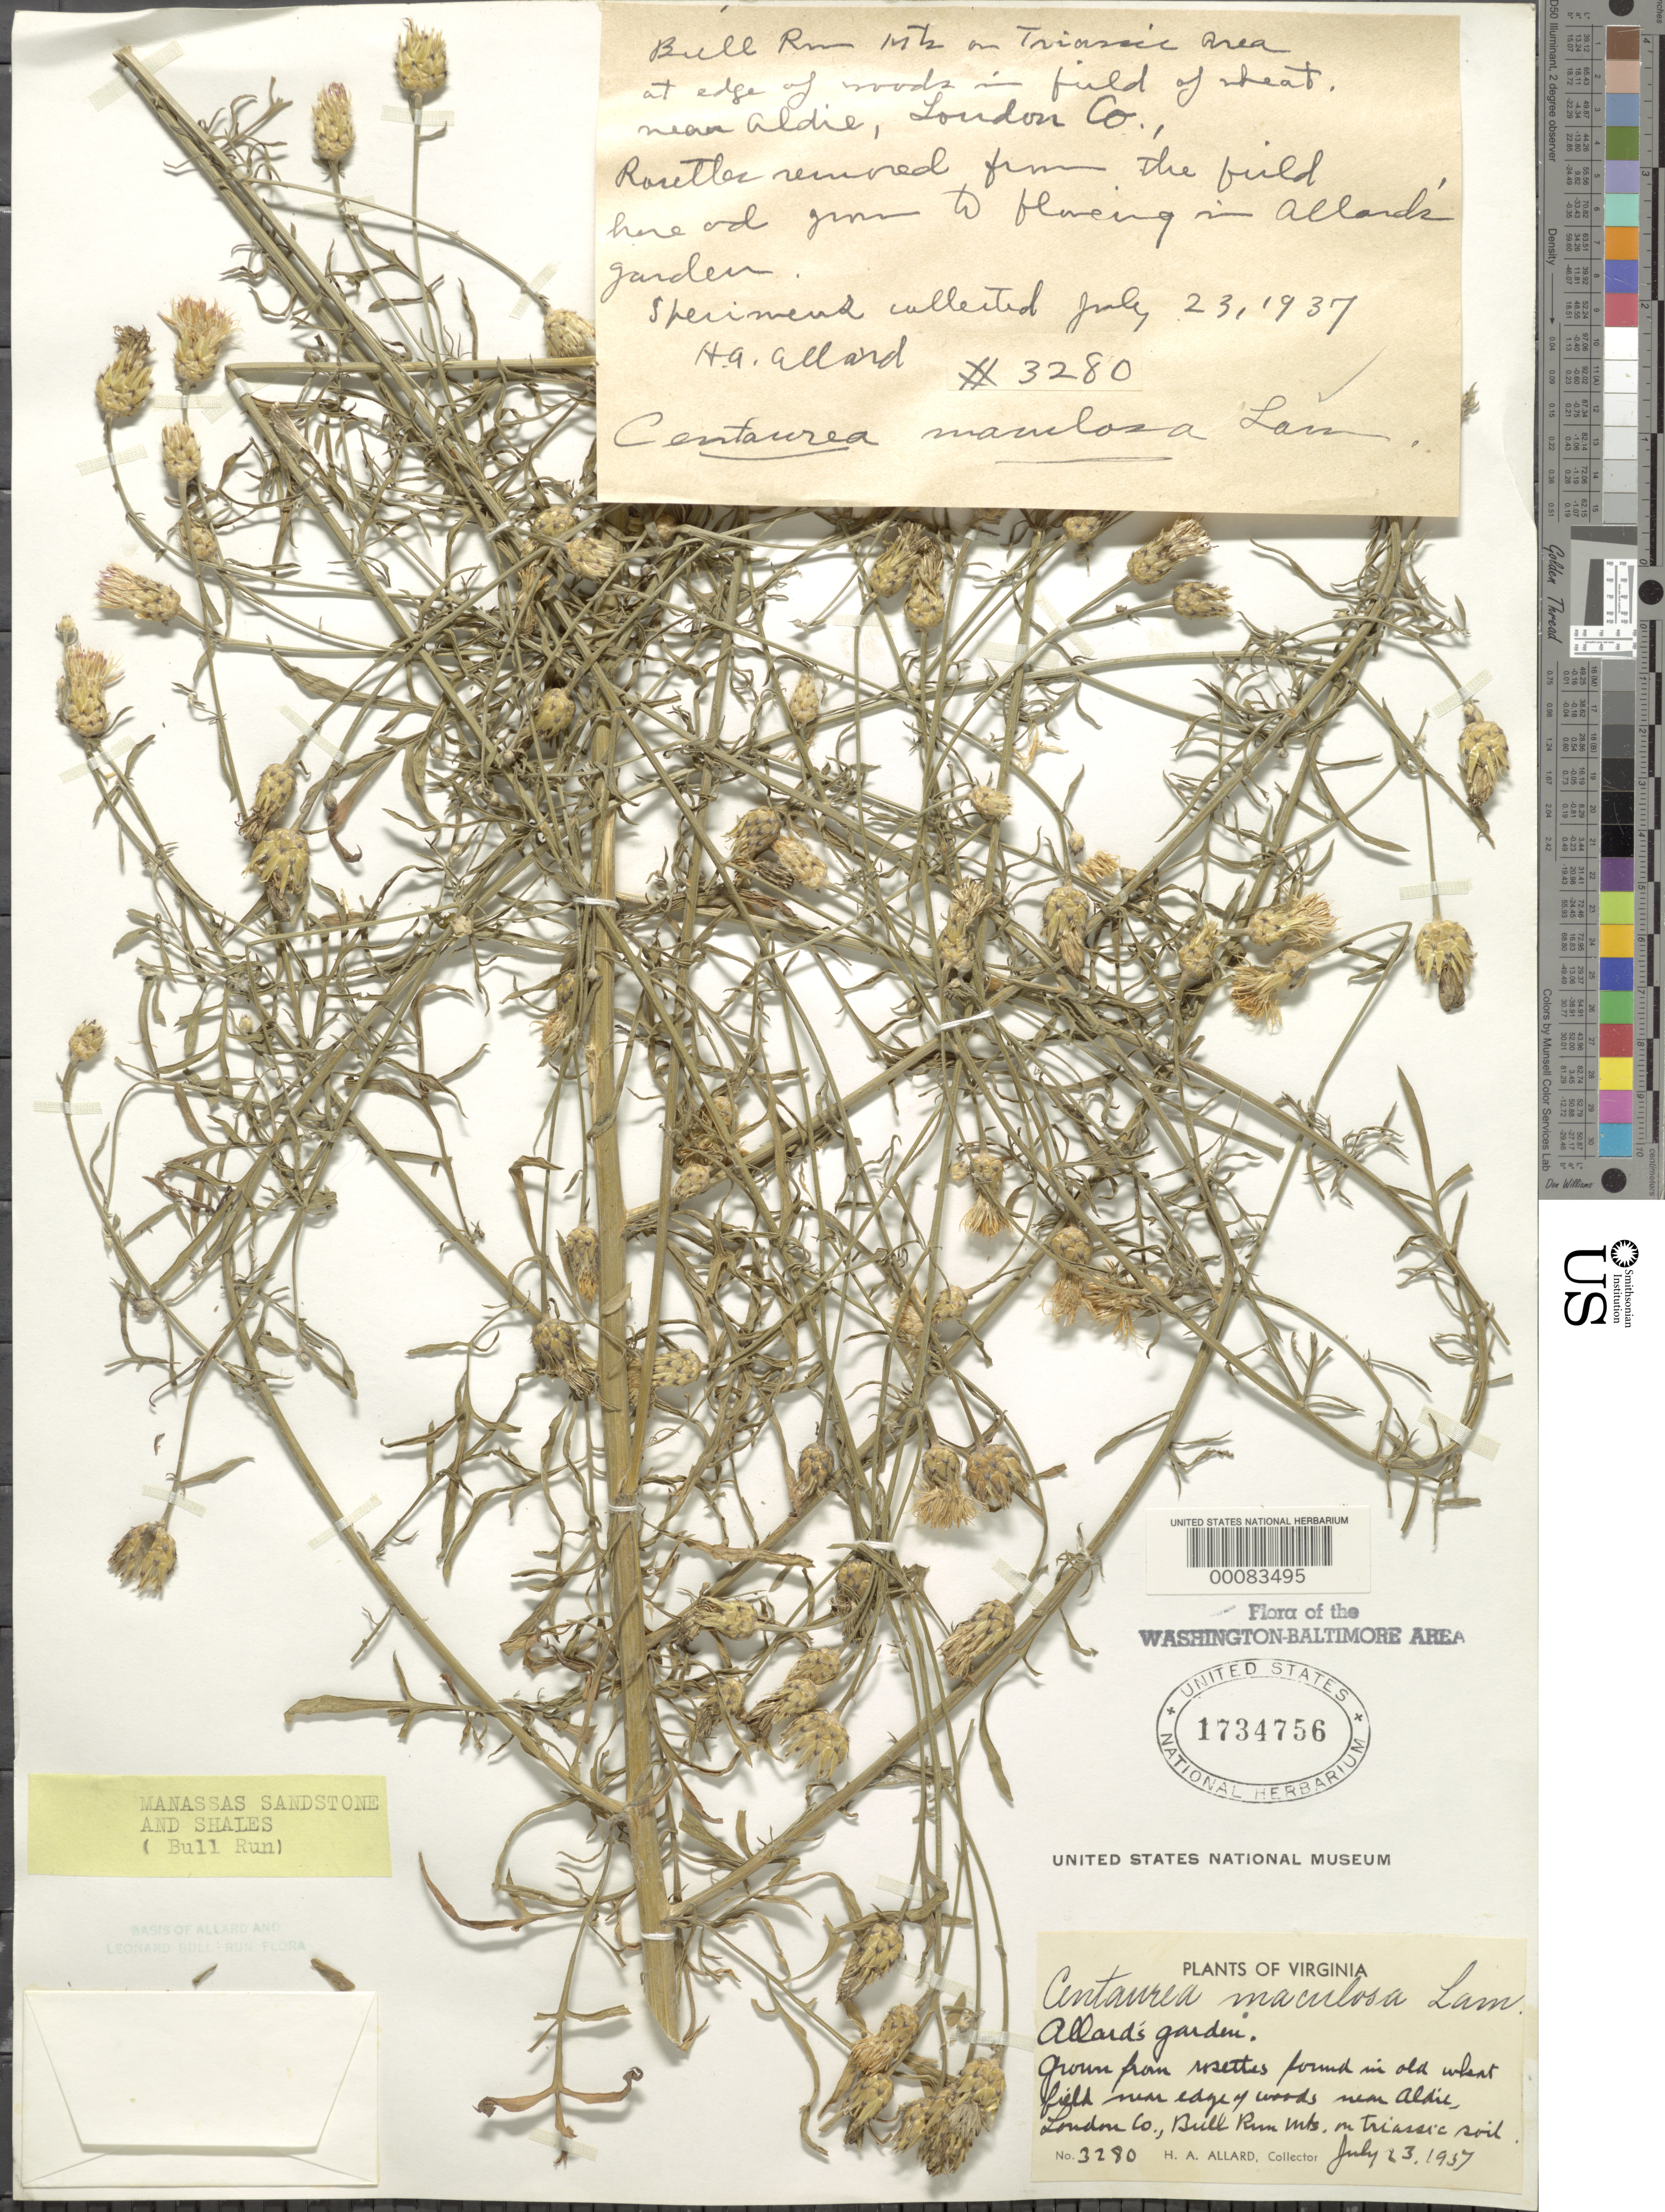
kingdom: Plantae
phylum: Tracheophyta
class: Magnoliopsida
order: Asterales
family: Asteraceae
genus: Centaurea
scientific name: Centaurea stoebe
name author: L.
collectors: H. A. Allard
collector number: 3280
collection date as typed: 23 Jul 1937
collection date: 1937-07-23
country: United States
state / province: Virginia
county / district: Loudoun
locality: Originally from near Aldie, Bull Run but in Allards garden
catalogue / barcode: US 1734756